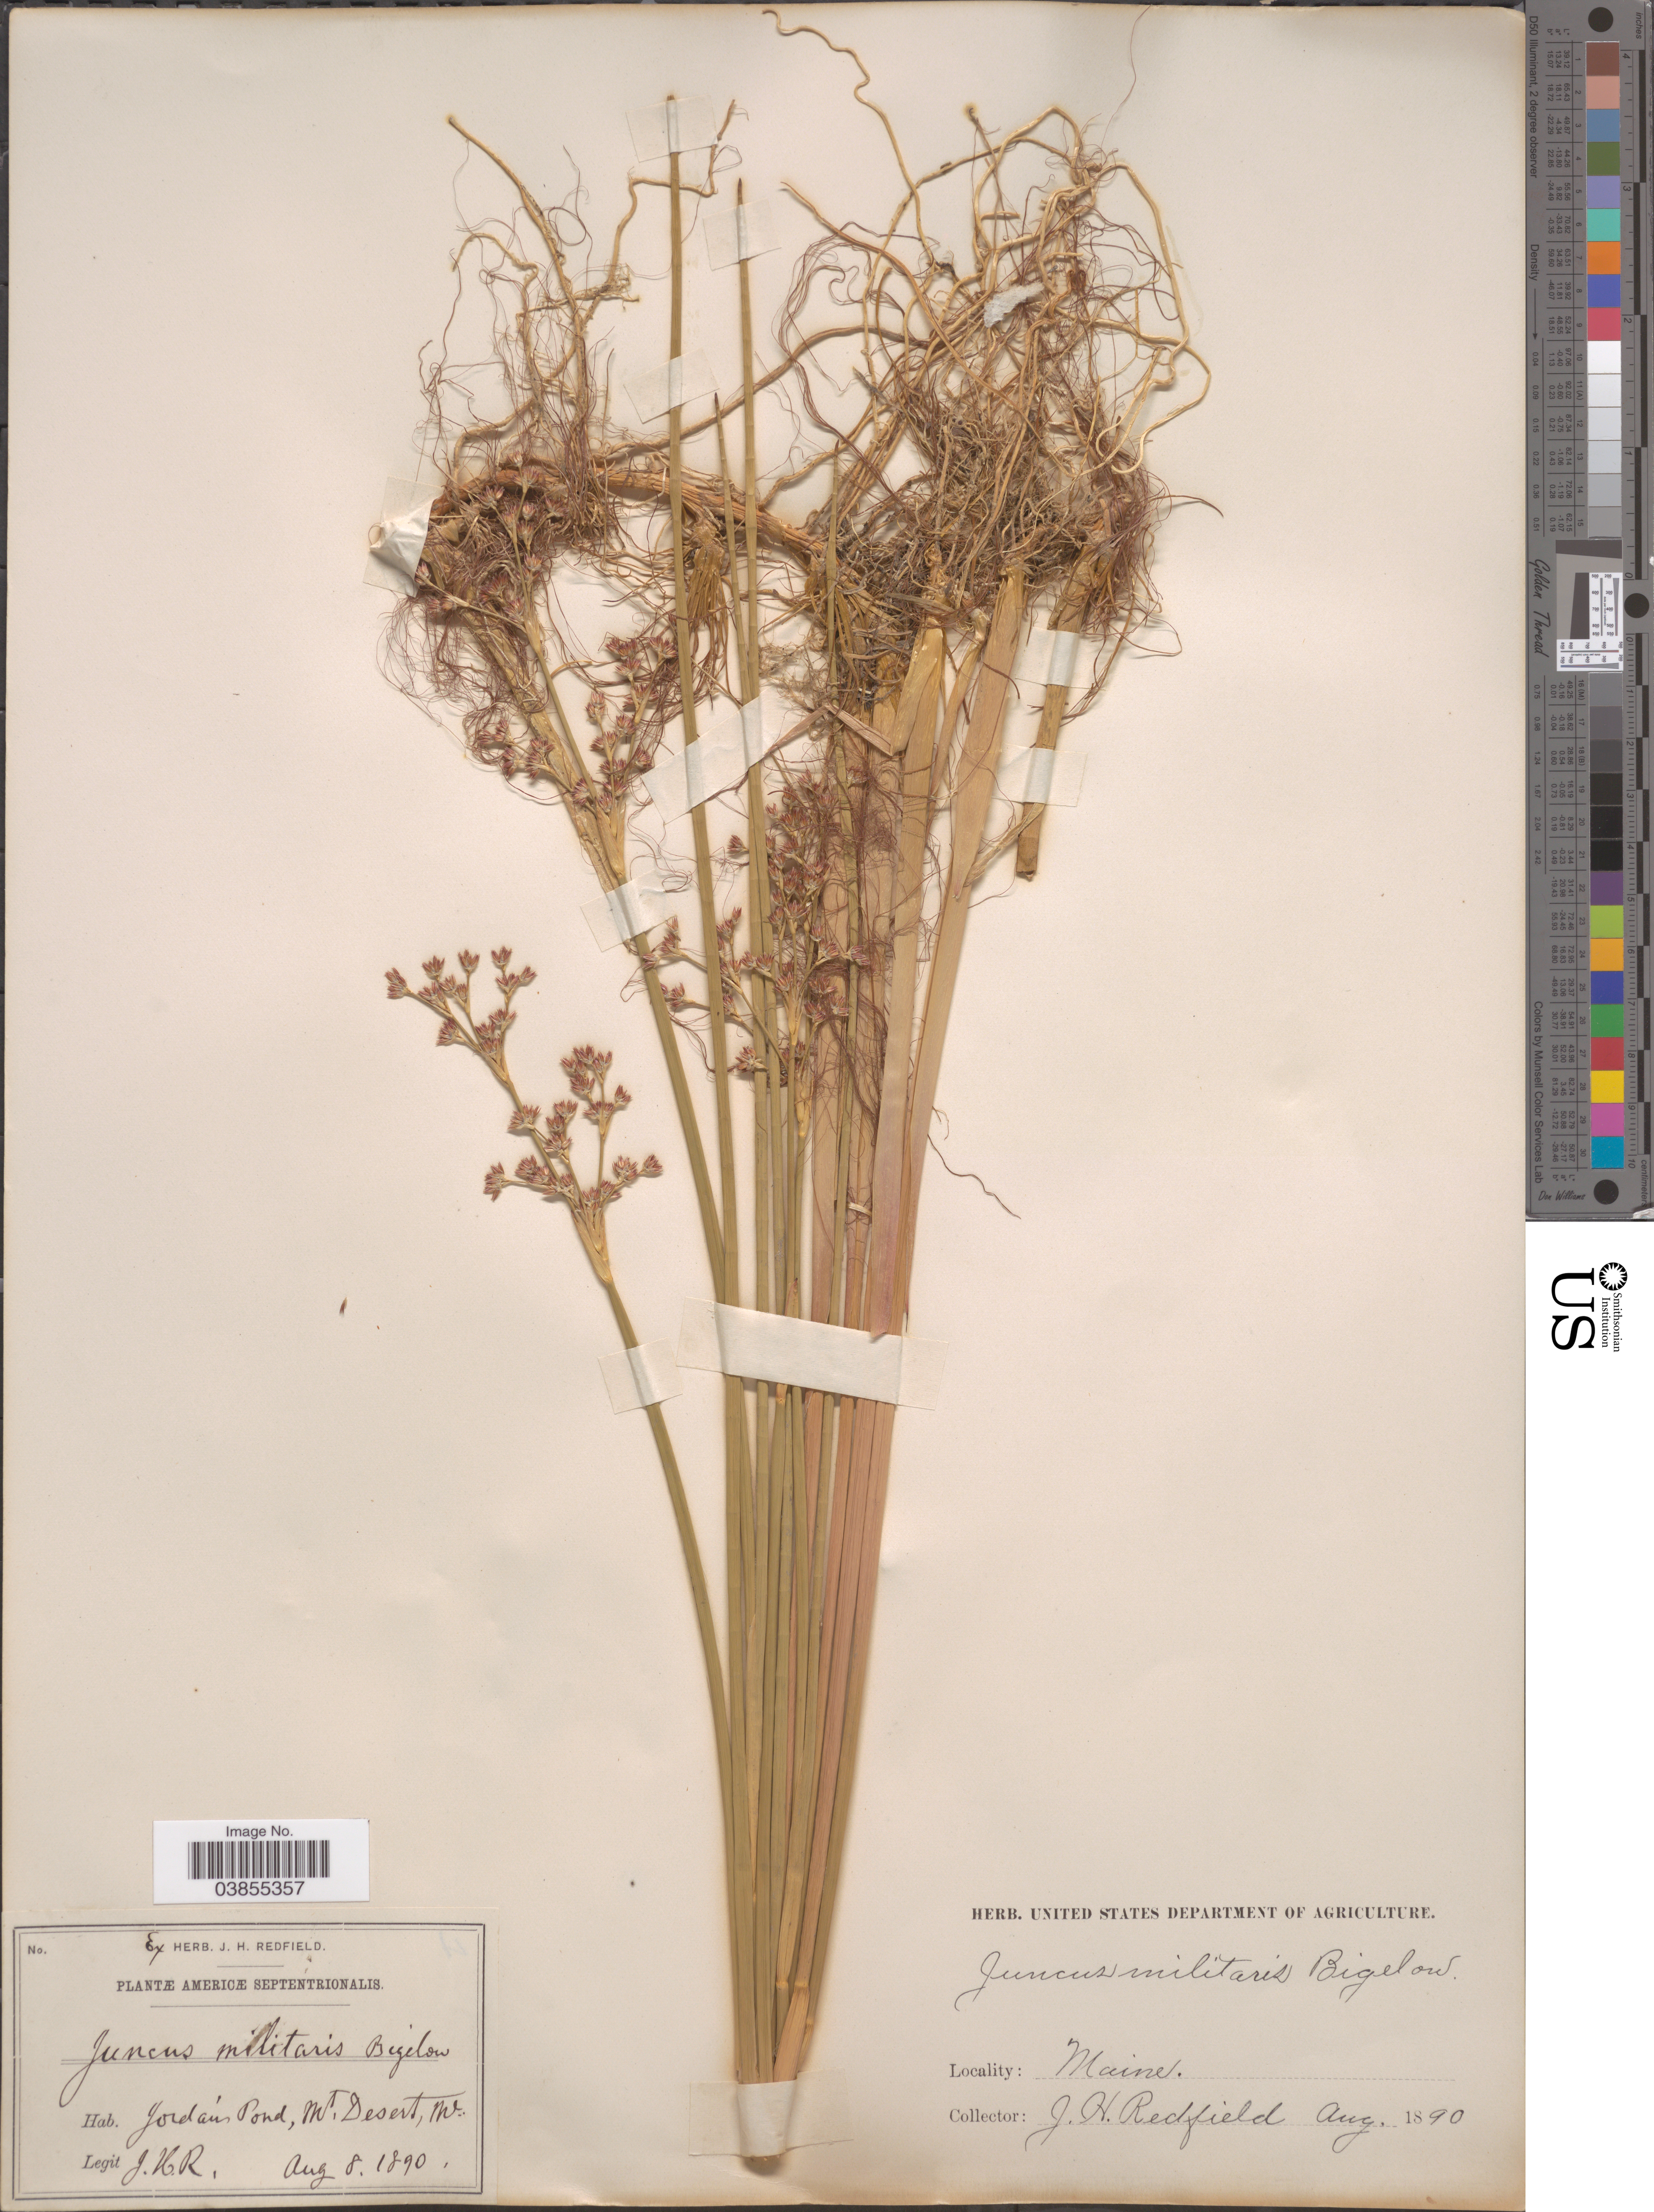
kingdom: Plantae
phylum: Tracheophyta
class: Liliopsida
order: Poales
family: Juncaceae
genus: Juncus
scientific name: Juncus militaris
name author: Bigelow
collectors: J. Redfield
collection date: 1890-08-08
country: United States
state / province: Maine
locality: Americæ Septentrionalis. Jordan's Pond, Mt. Desert.